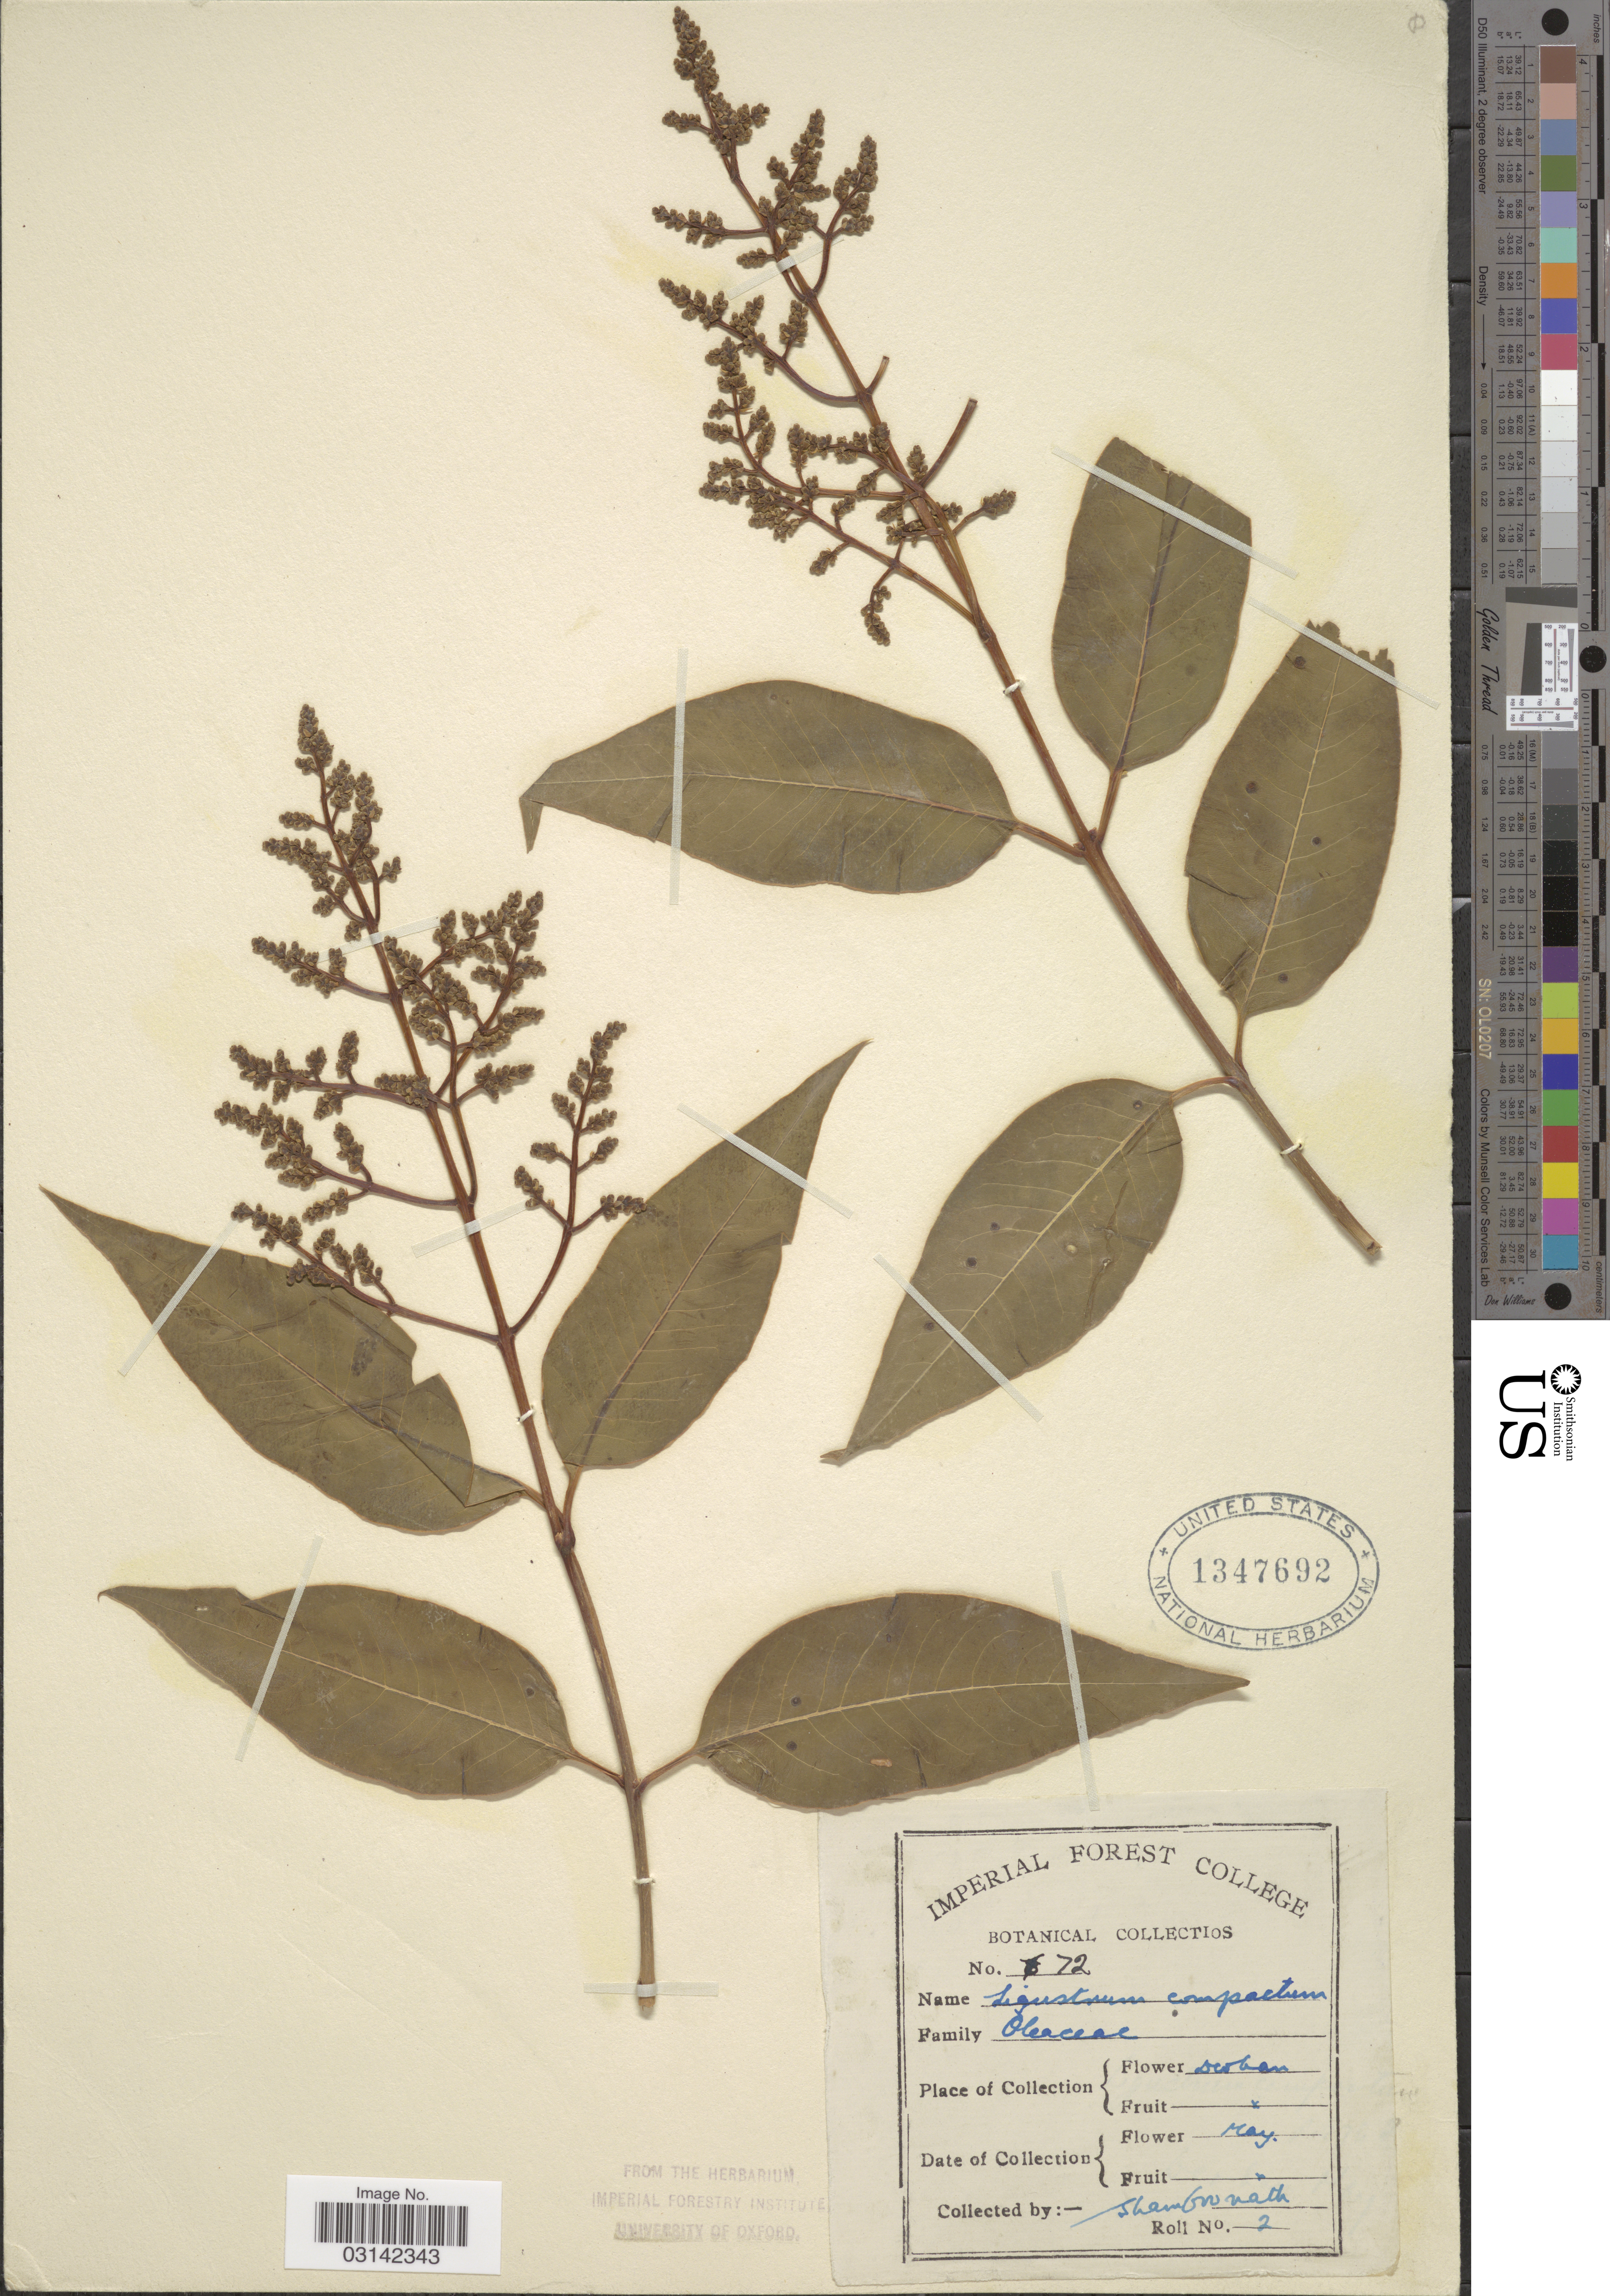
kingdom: Plantae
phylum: Tracheophyta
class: Magnoliopsida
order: Lamiales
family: Oleaceae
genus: Ligustrum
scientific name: Ligustrum compactum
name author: (Wall. ex G. Don) Hook. f. & Thomson ex Brandis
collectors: Shamboo nalta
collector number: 72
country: South Africa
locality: Durban.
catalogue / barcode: US 1347692